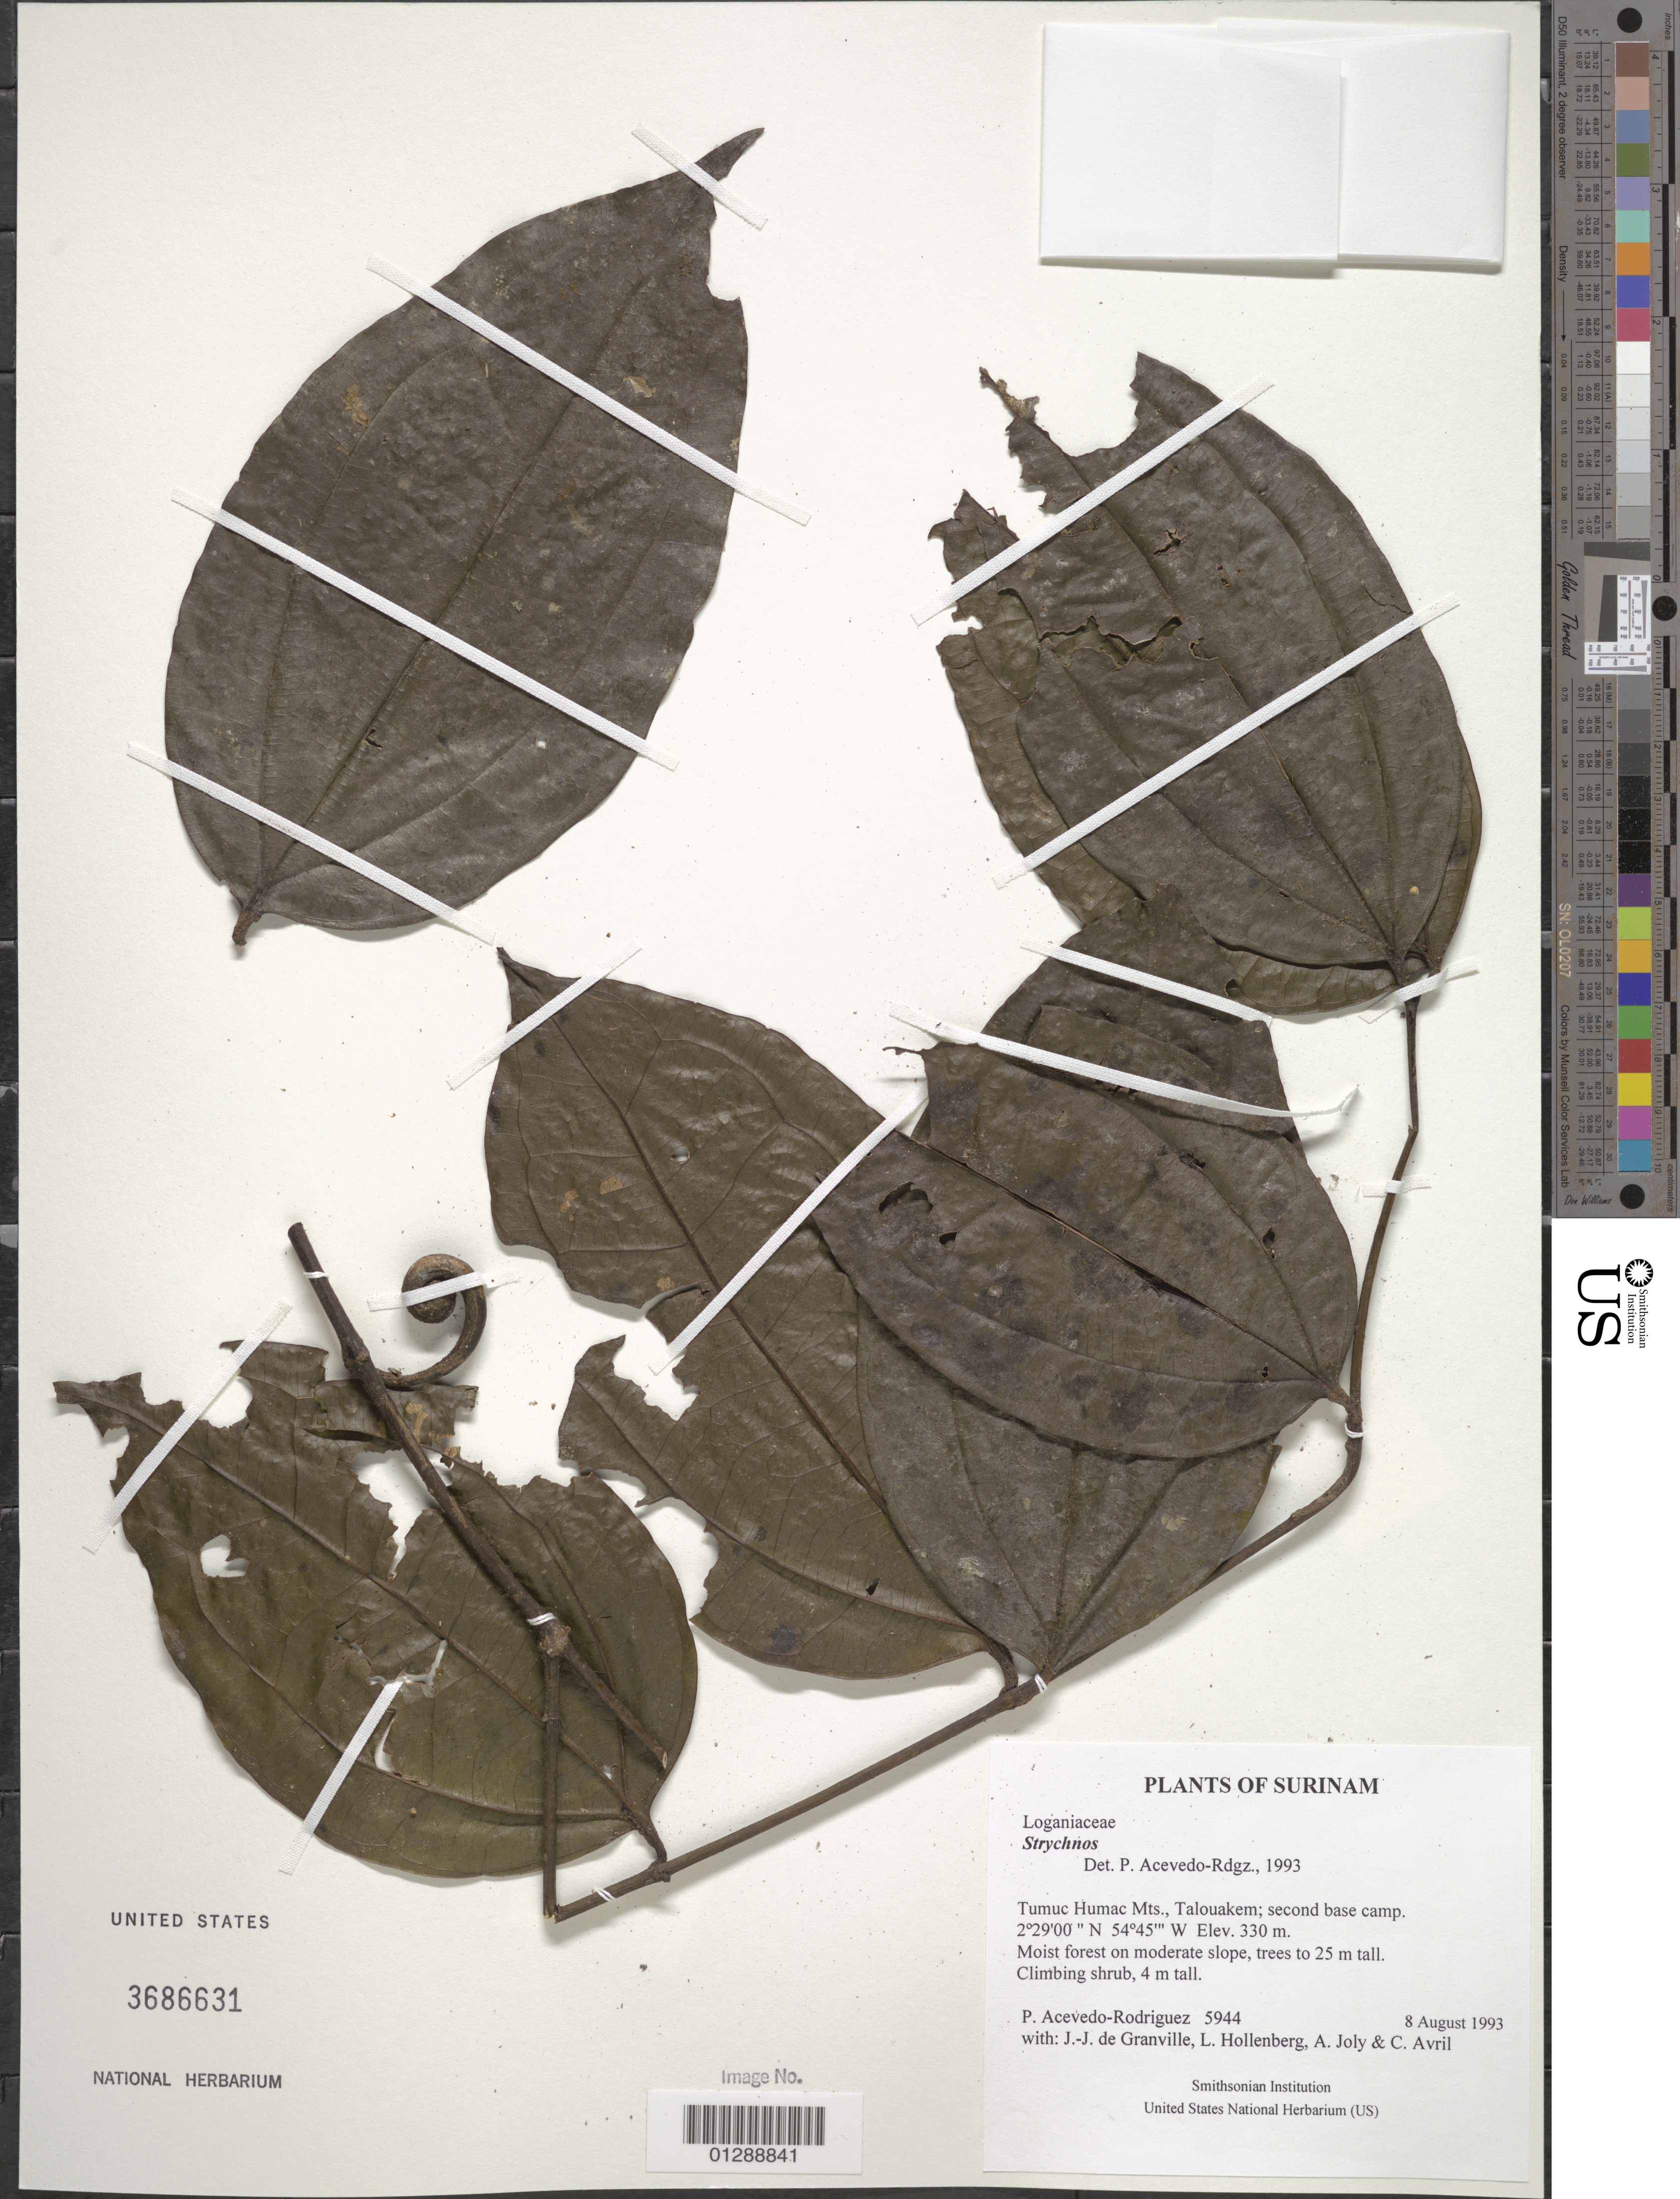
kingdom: Plantae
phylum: Tracheophyta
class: Magnoliopsida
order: Gentianales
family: Loganiaceae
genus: Strychnos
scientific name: Strychnos sp.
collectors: P. Acevedo-Rodr., J.-J. de Granville, L. Hollenberg, A. Joly & C. Avril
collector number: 5944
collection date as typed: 8 August 1993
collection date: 1993-08-08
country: Suriname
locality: Tumuc Humac Mts., Talouakem; second base camp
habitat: Moist forest on moderate slope, trees to 25 m tall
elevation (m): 330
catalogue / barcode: US 3686631